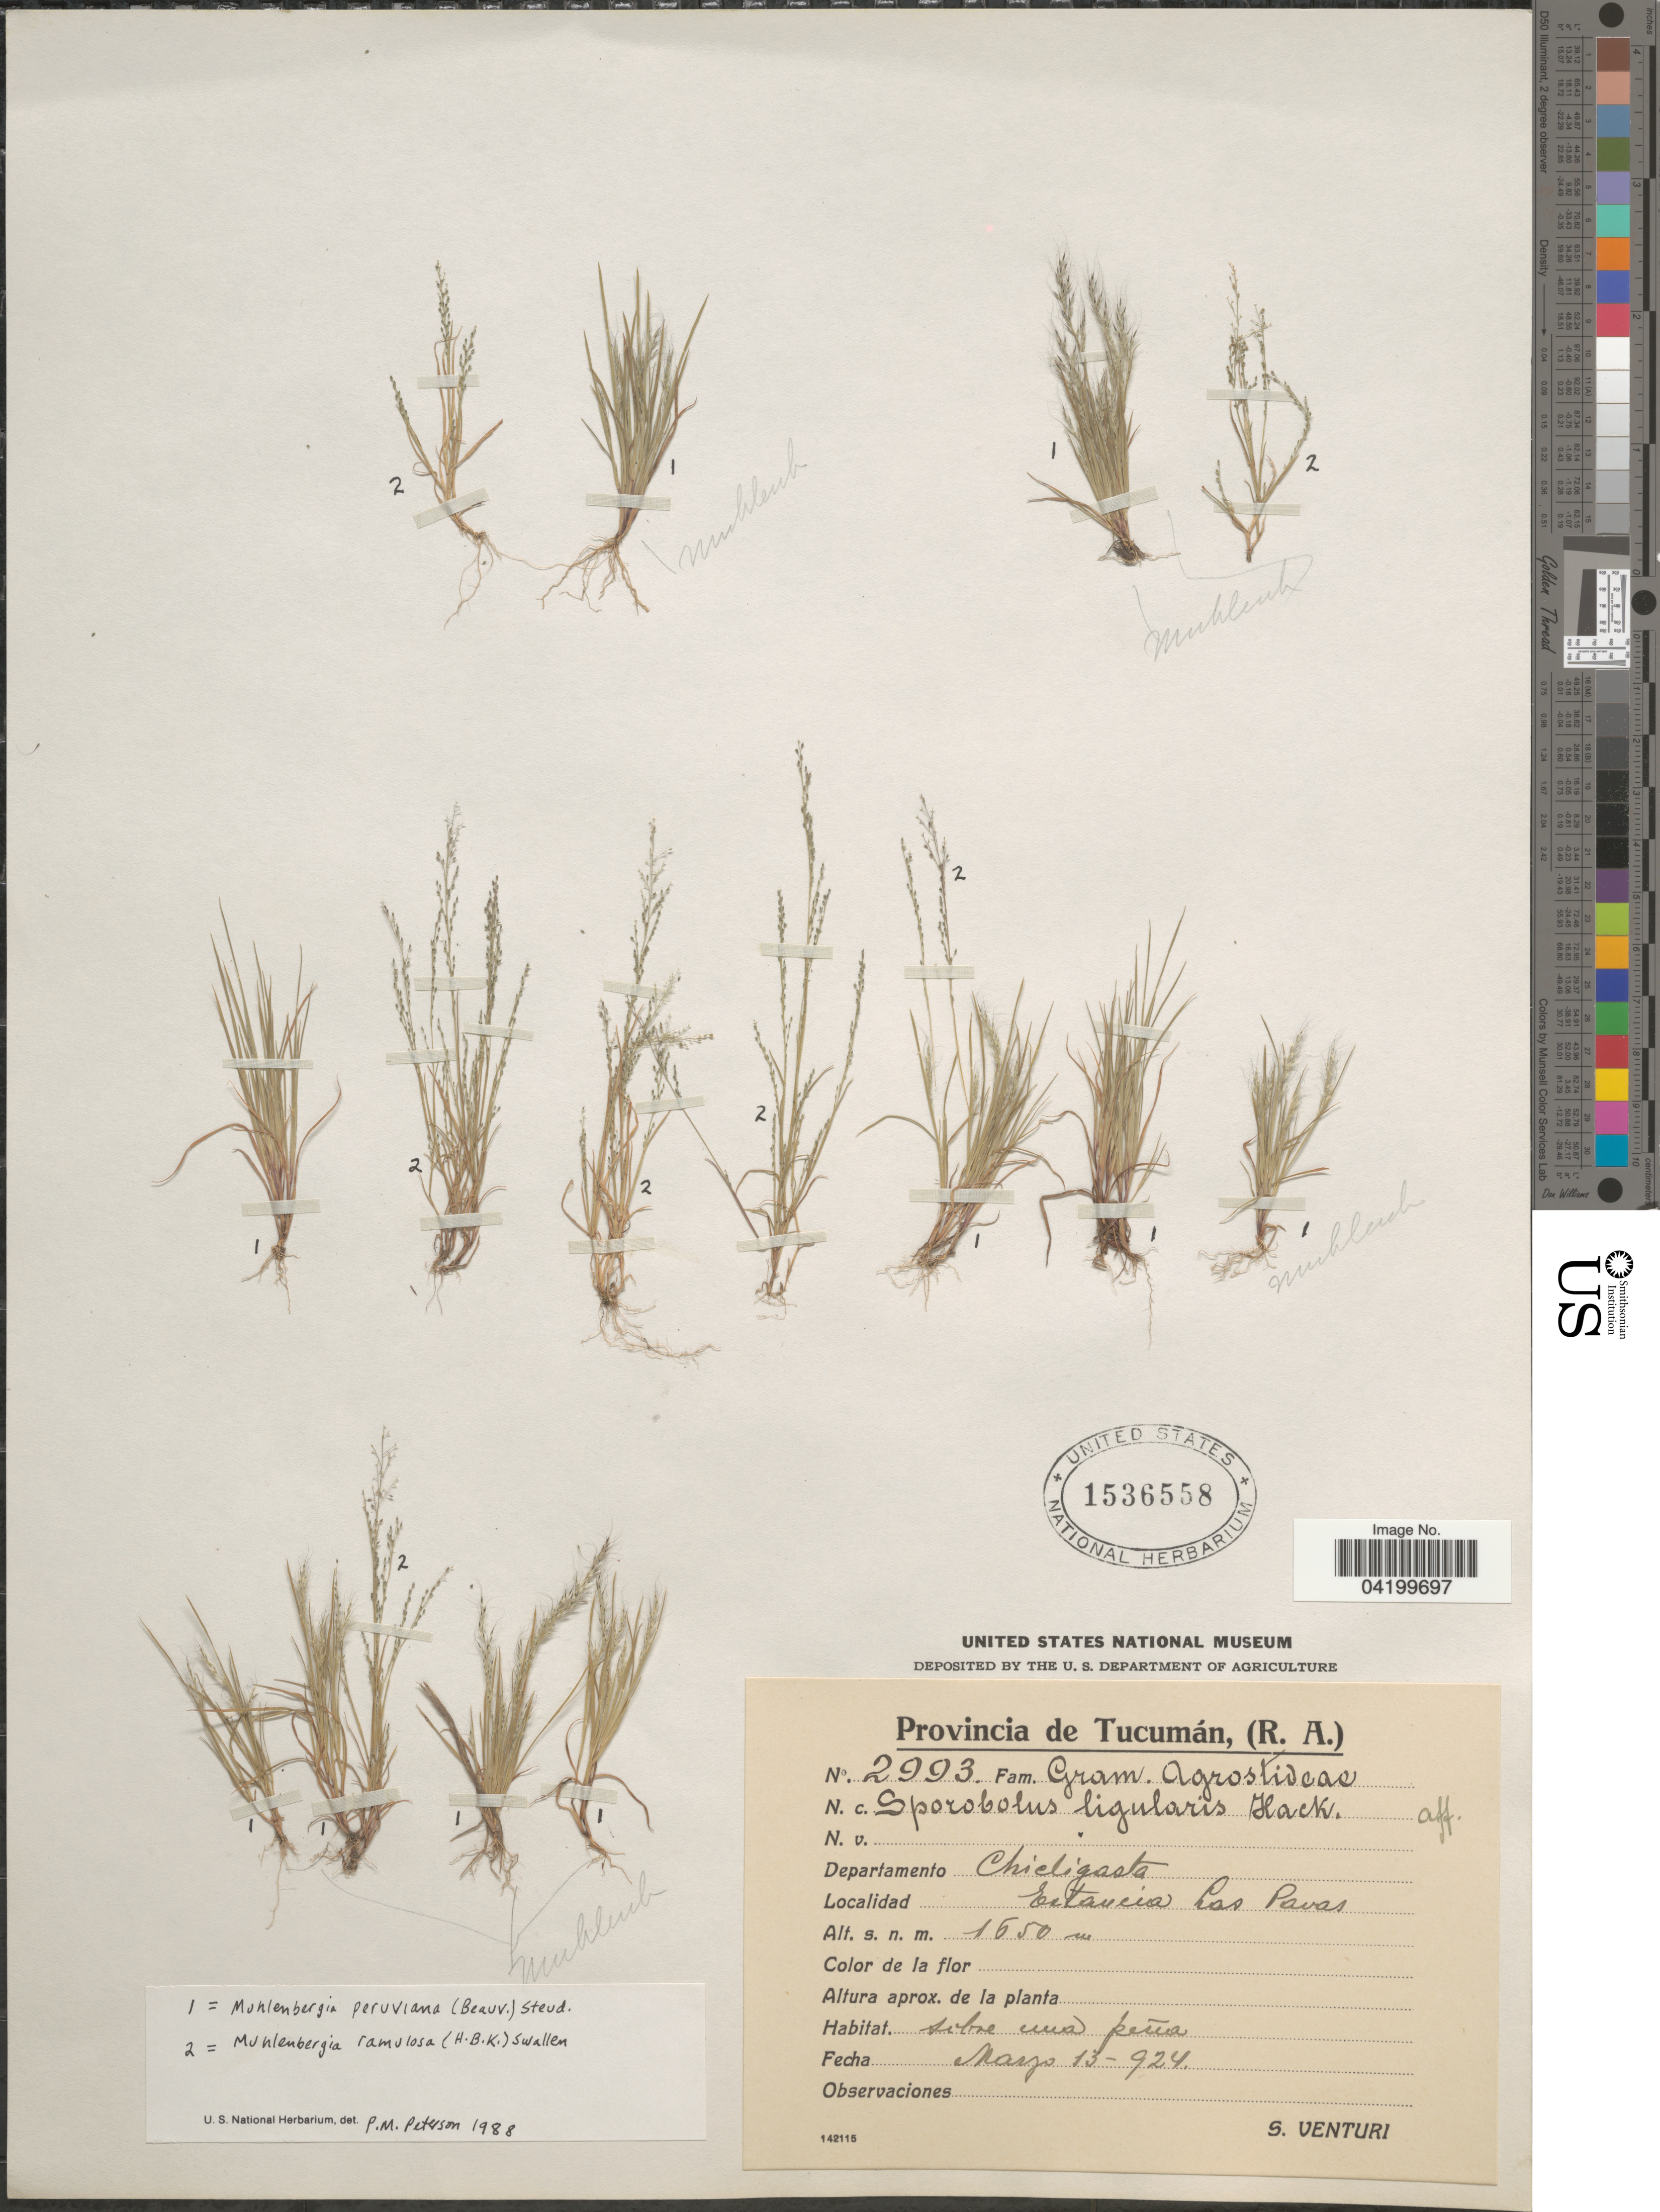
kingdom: Plantae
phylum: Tracheophyta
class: Liliopsida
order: Poales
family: Poaceae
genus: Muhlenbergia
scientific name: Muhlenbergia ramulosa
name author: (Kunth) Swallen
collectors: S. Venturi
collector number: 2993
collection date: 1924-03-13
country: Argentina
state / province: Tucuman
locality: (R.A.). Departamento Chicligasta. Estancia Las Pavas.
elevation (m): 1650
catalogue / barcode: US 1536558